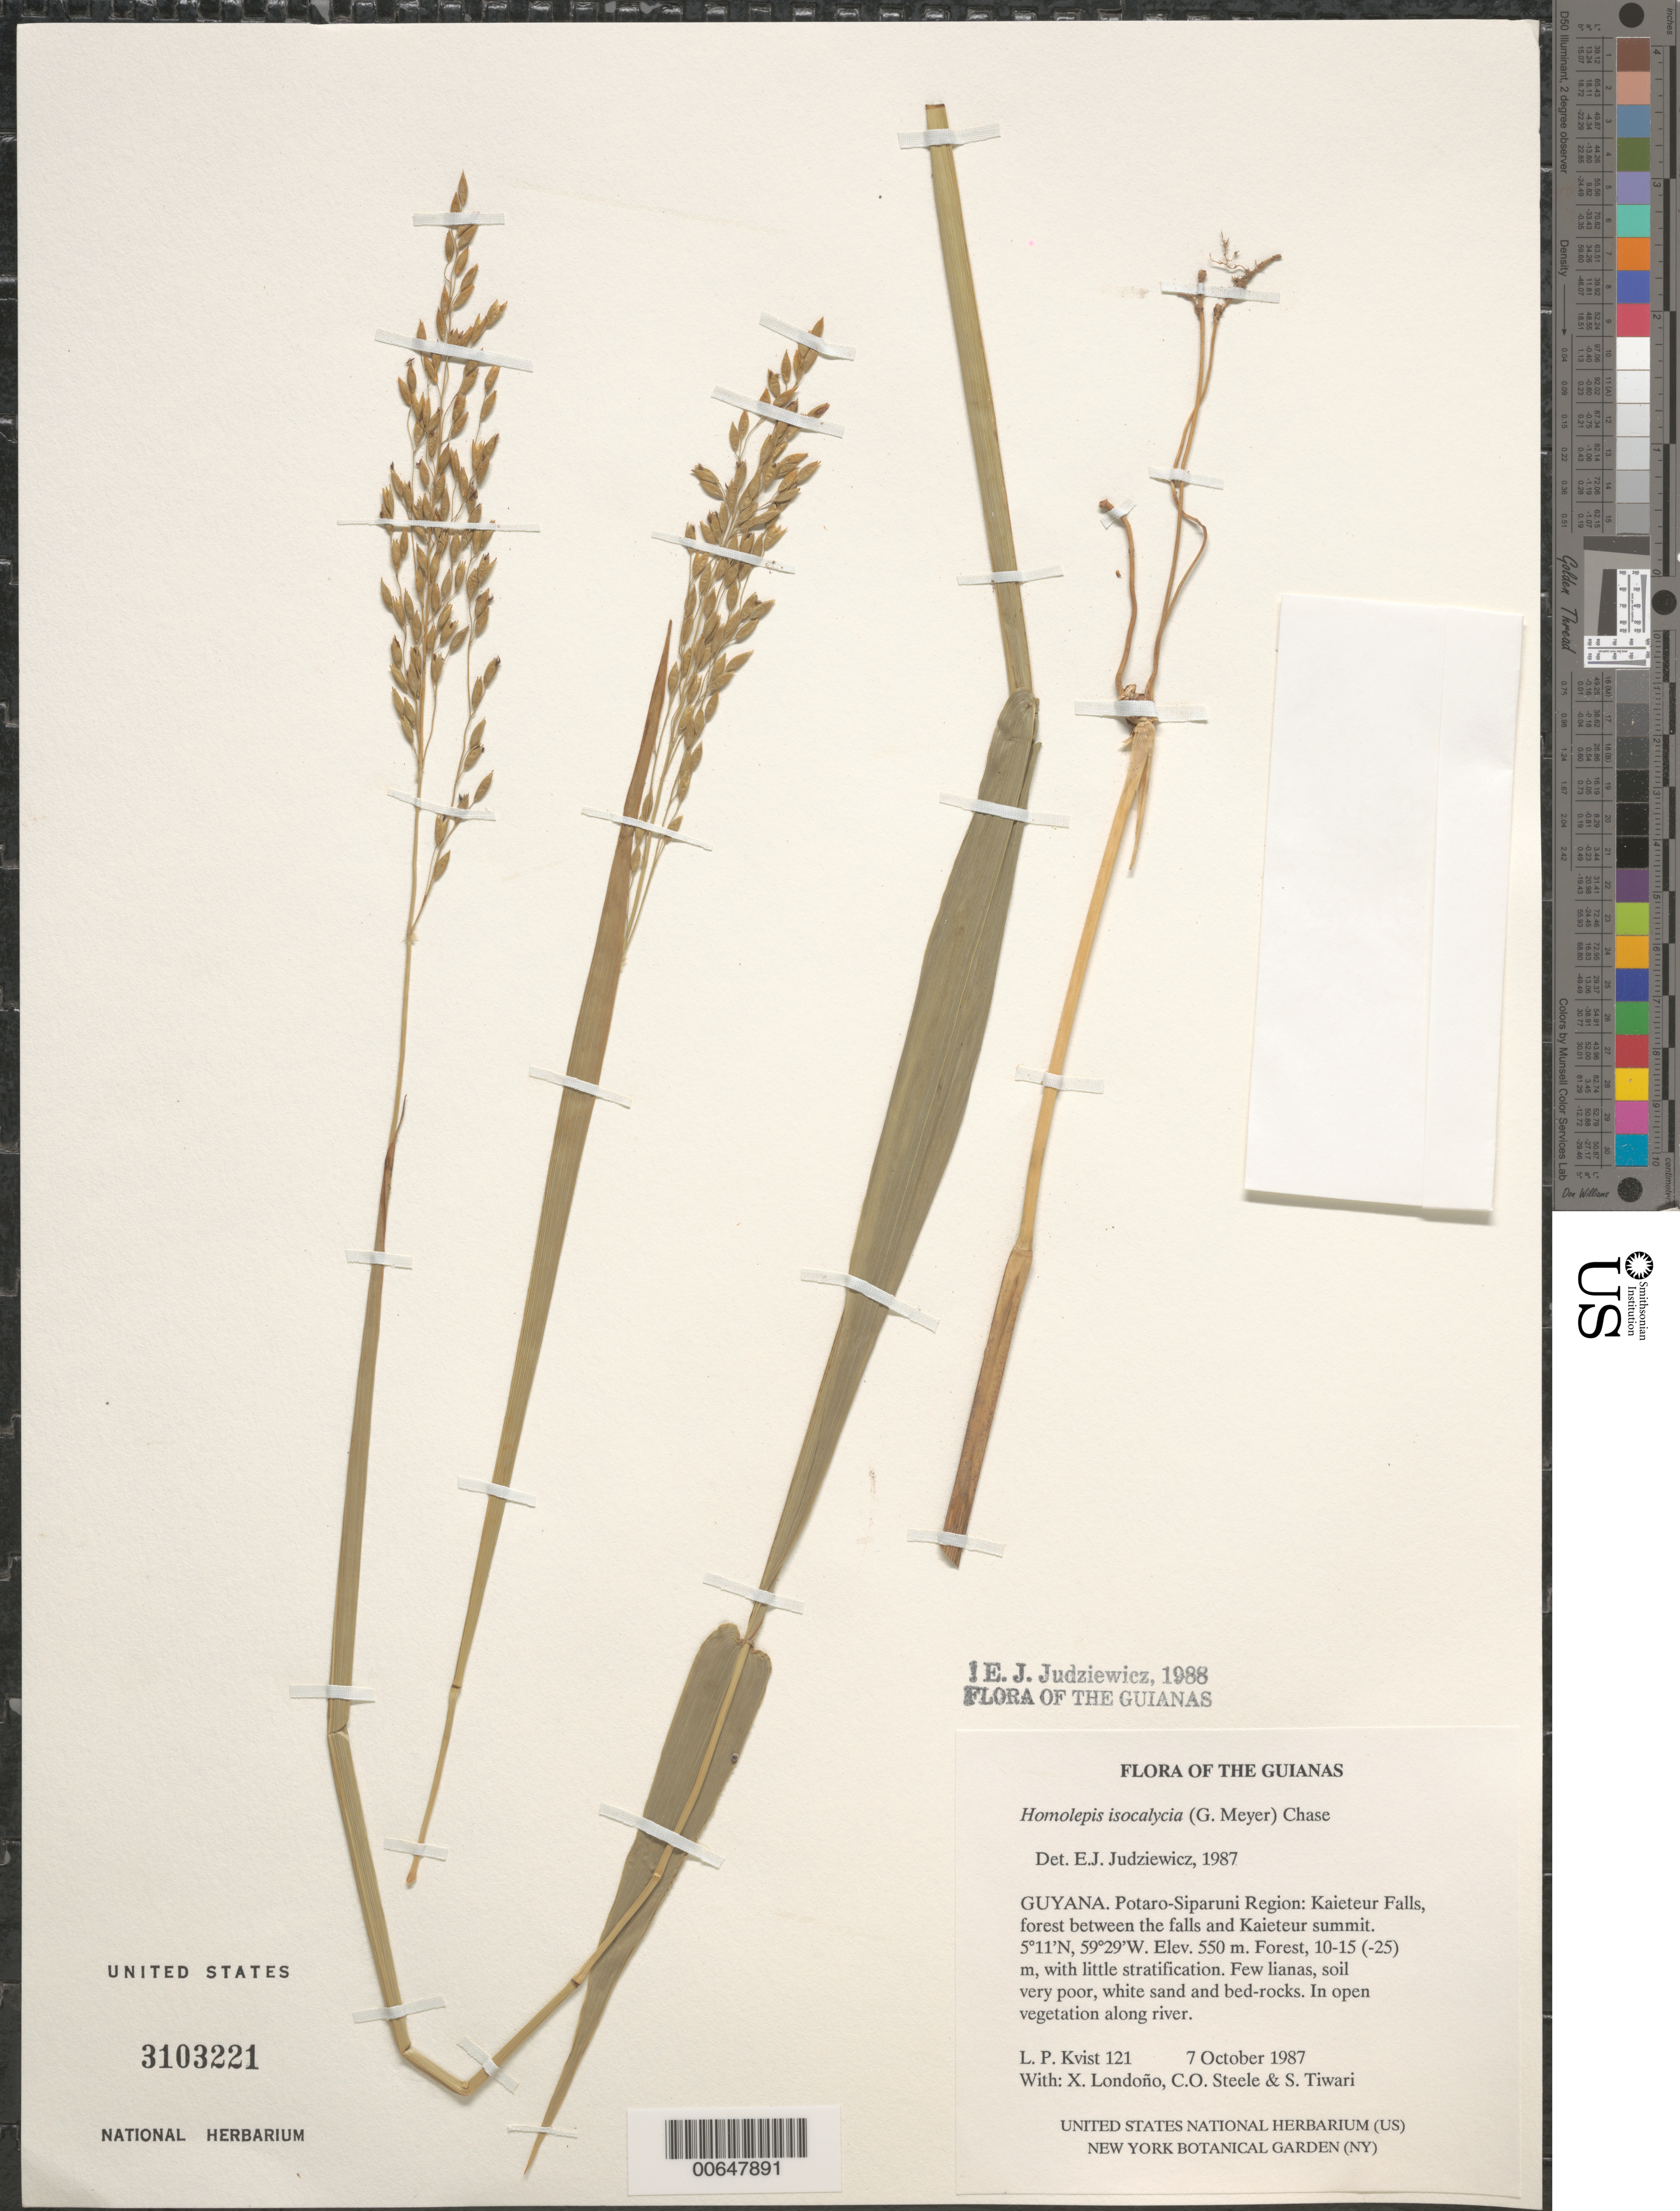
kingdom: Plantae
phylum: Tracheophyta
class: Liliopsida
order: Poales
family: Poaceae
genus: Homolepis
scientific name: Homolepis isocalycia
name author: (G. Mey.) Chase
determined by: Judziewicz, E. J.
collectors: L. P. Kvist, X. Londoño, O. C. Steele & S. Tiwari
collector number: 121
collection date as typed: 7 October 1987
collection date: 1987-10-07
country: Guyana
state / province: Potaro-Siparuni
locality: Kaieteur Falls, between the falls and Kaieteur summit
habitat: Forest, 10-15 (-25) m, with little stratification. Few lianas, soil very poor, white sand and bed-rocks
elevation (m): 550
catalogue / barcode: US 3103221